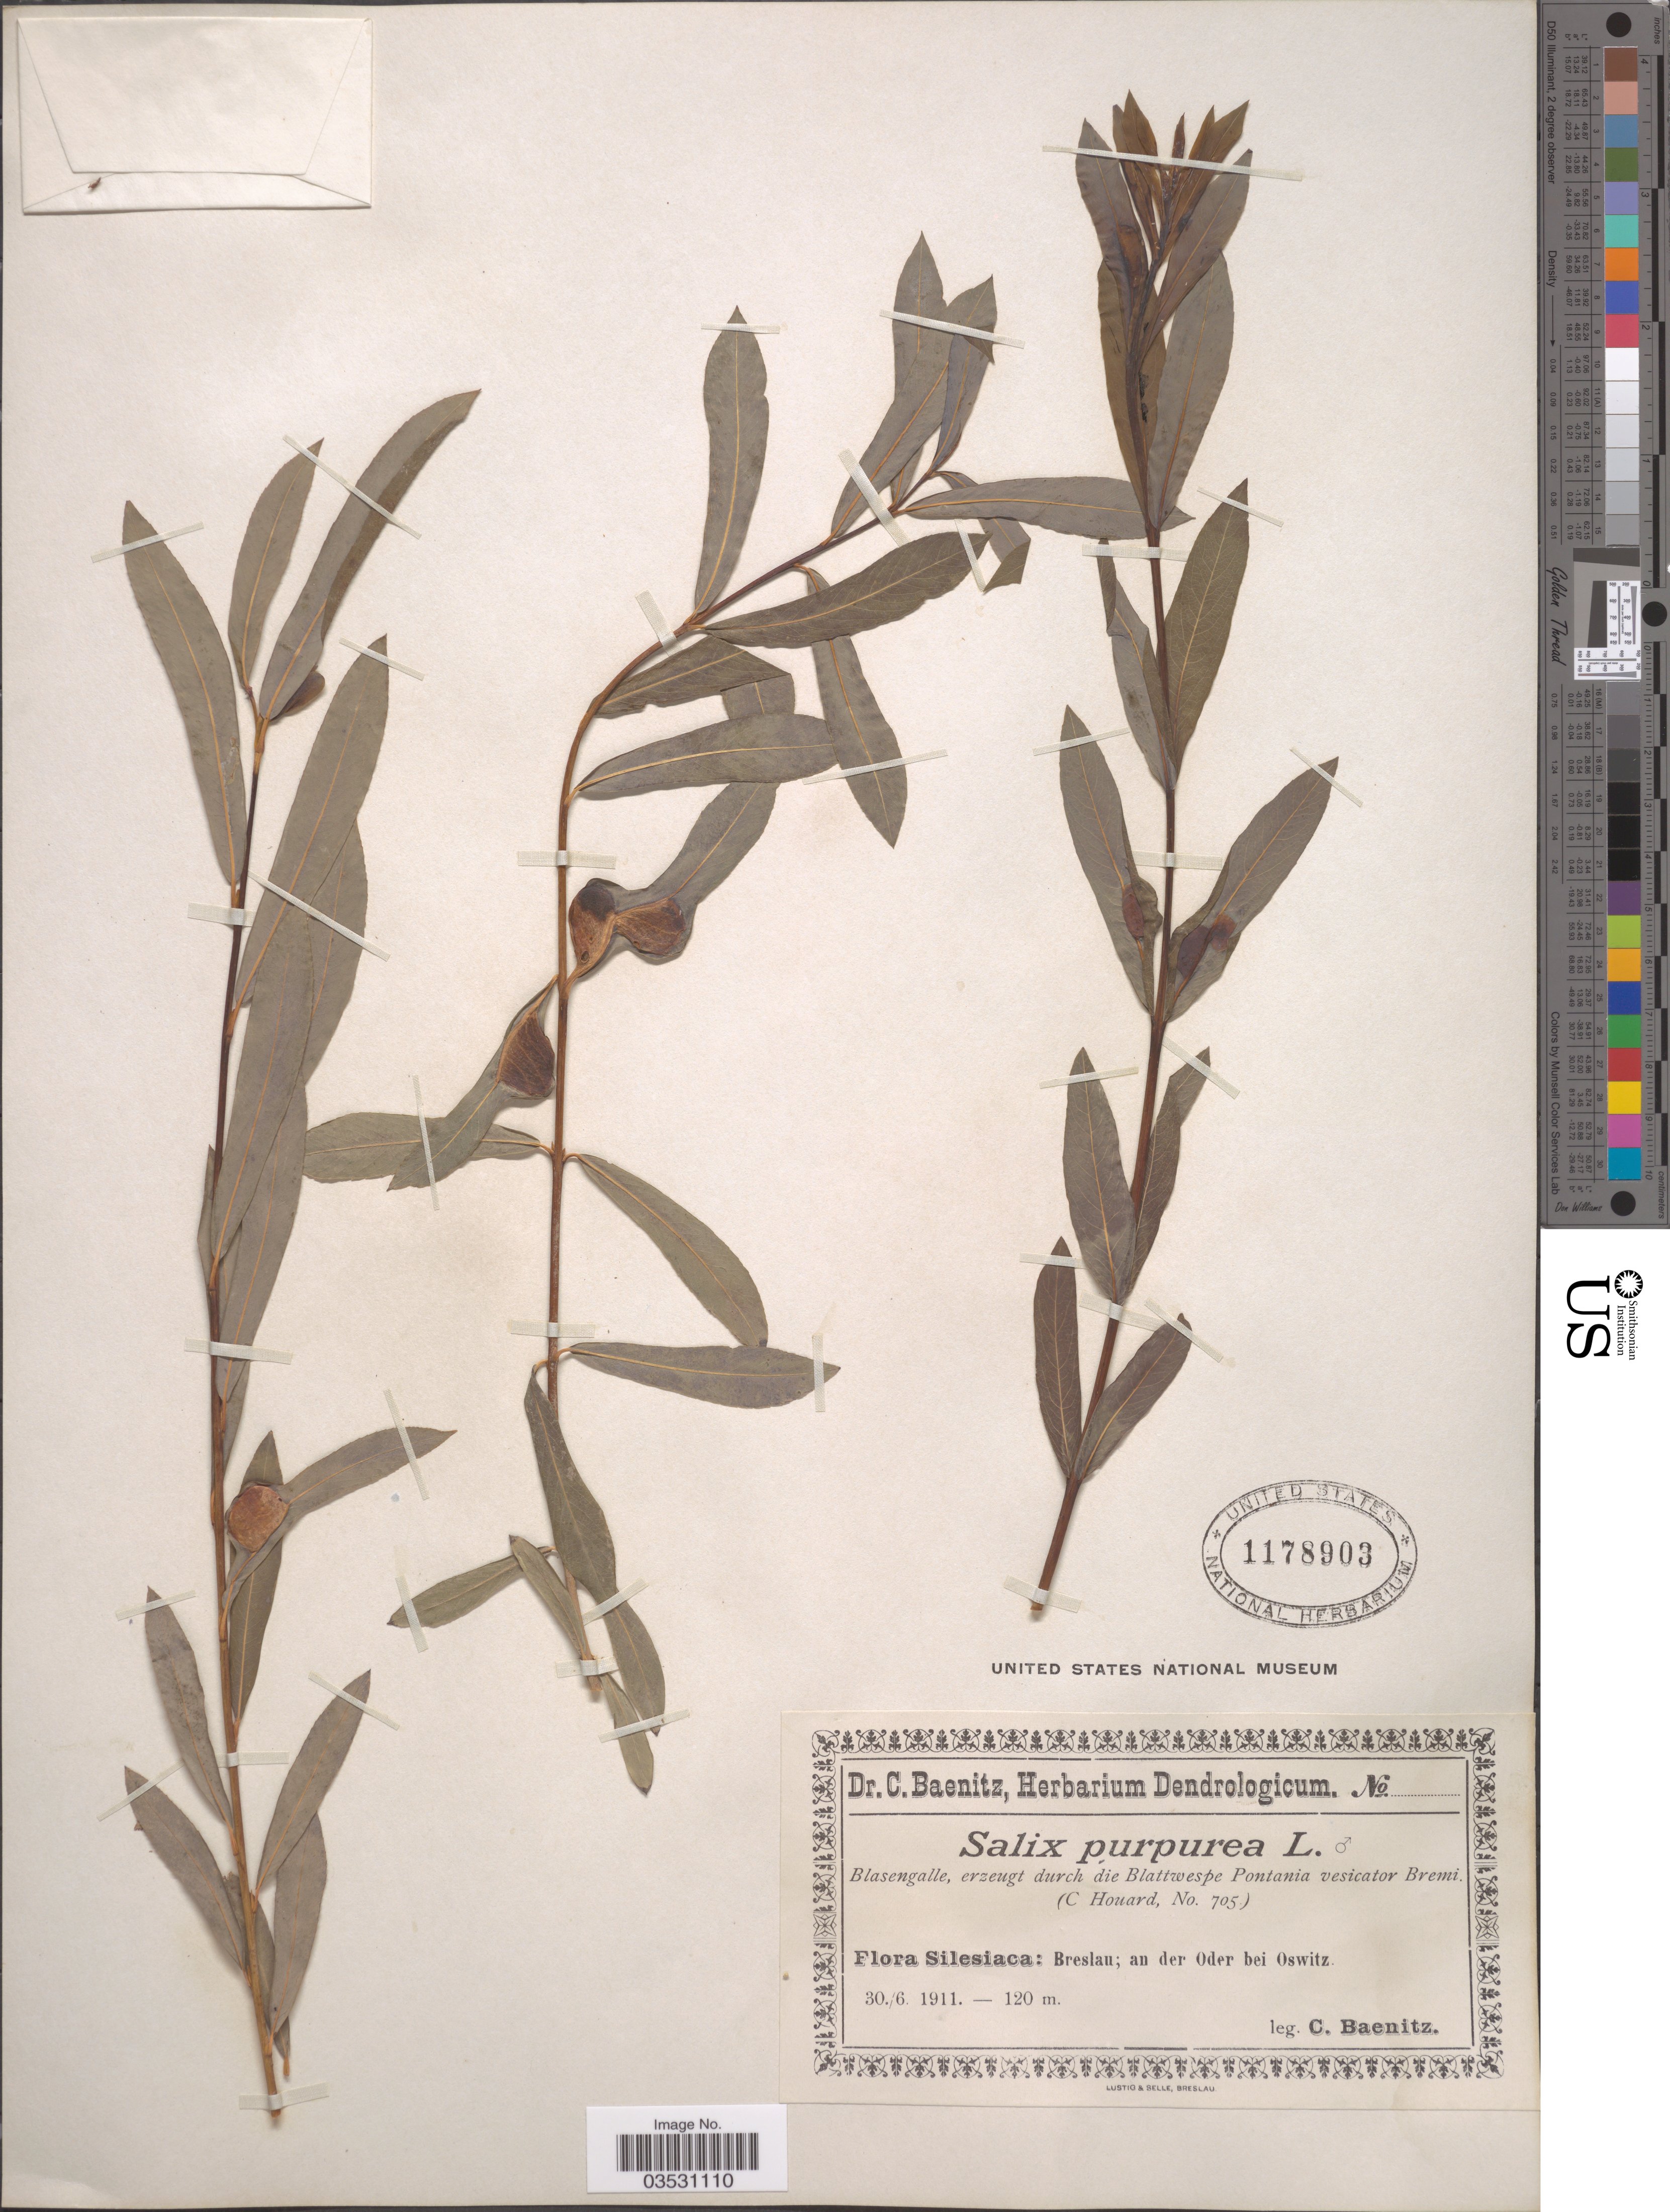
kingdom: Plantae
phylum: Tracheophyta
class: Magnoliopsida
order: Malpighiales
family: Salicaceae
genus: Salix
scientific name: Salix purpurea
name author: L.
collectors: C. G. Baenitz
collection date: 1911-06-30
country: Poland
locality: Silesiaca: Breslau; an der Oder bei Oswitz.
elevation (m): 120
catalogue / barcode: US 1178903